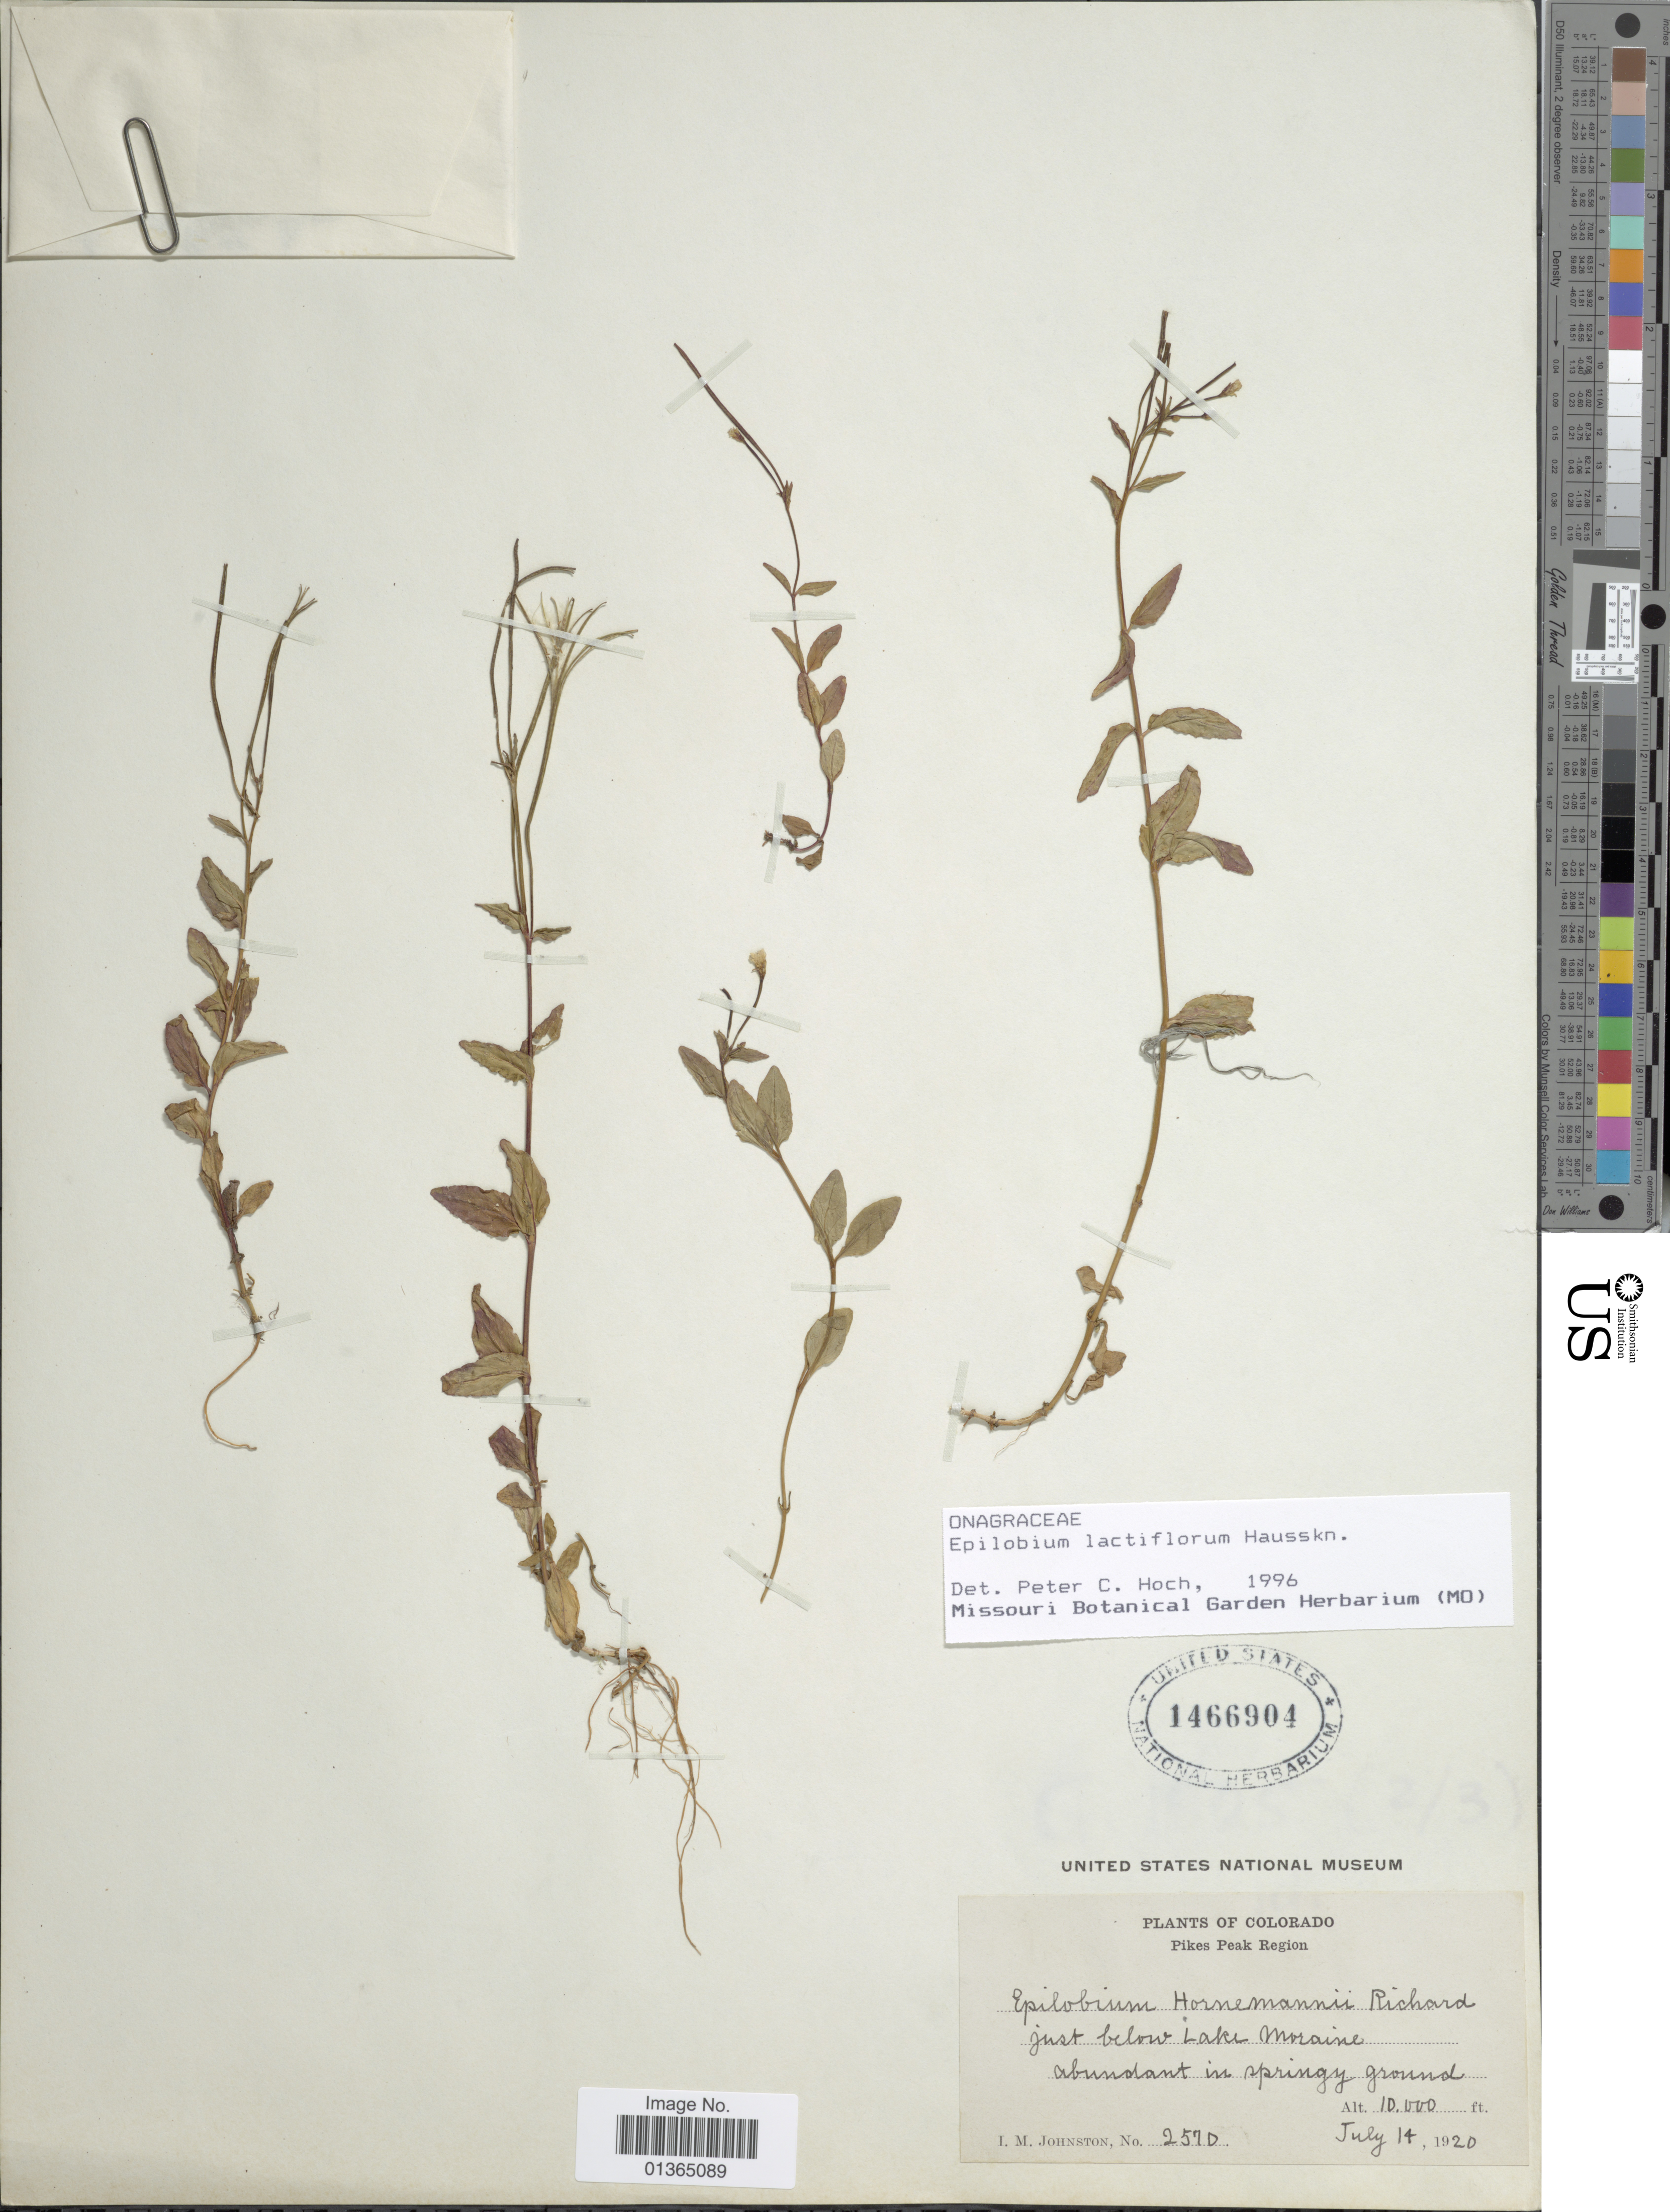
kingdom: Plantae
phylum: Tracheophyta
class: Magnoliopsida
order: Myrtales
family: Onagraceae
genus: Epilobium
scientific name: Epilobium lactiflorum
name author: Hausskn.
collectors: I.M. Johnston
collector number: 2570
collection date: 1920-07-14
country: United States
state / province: Colorado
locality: Pikes Peak Region. Just below Lake Moraine.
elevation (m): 3048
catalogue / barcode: US 1466904